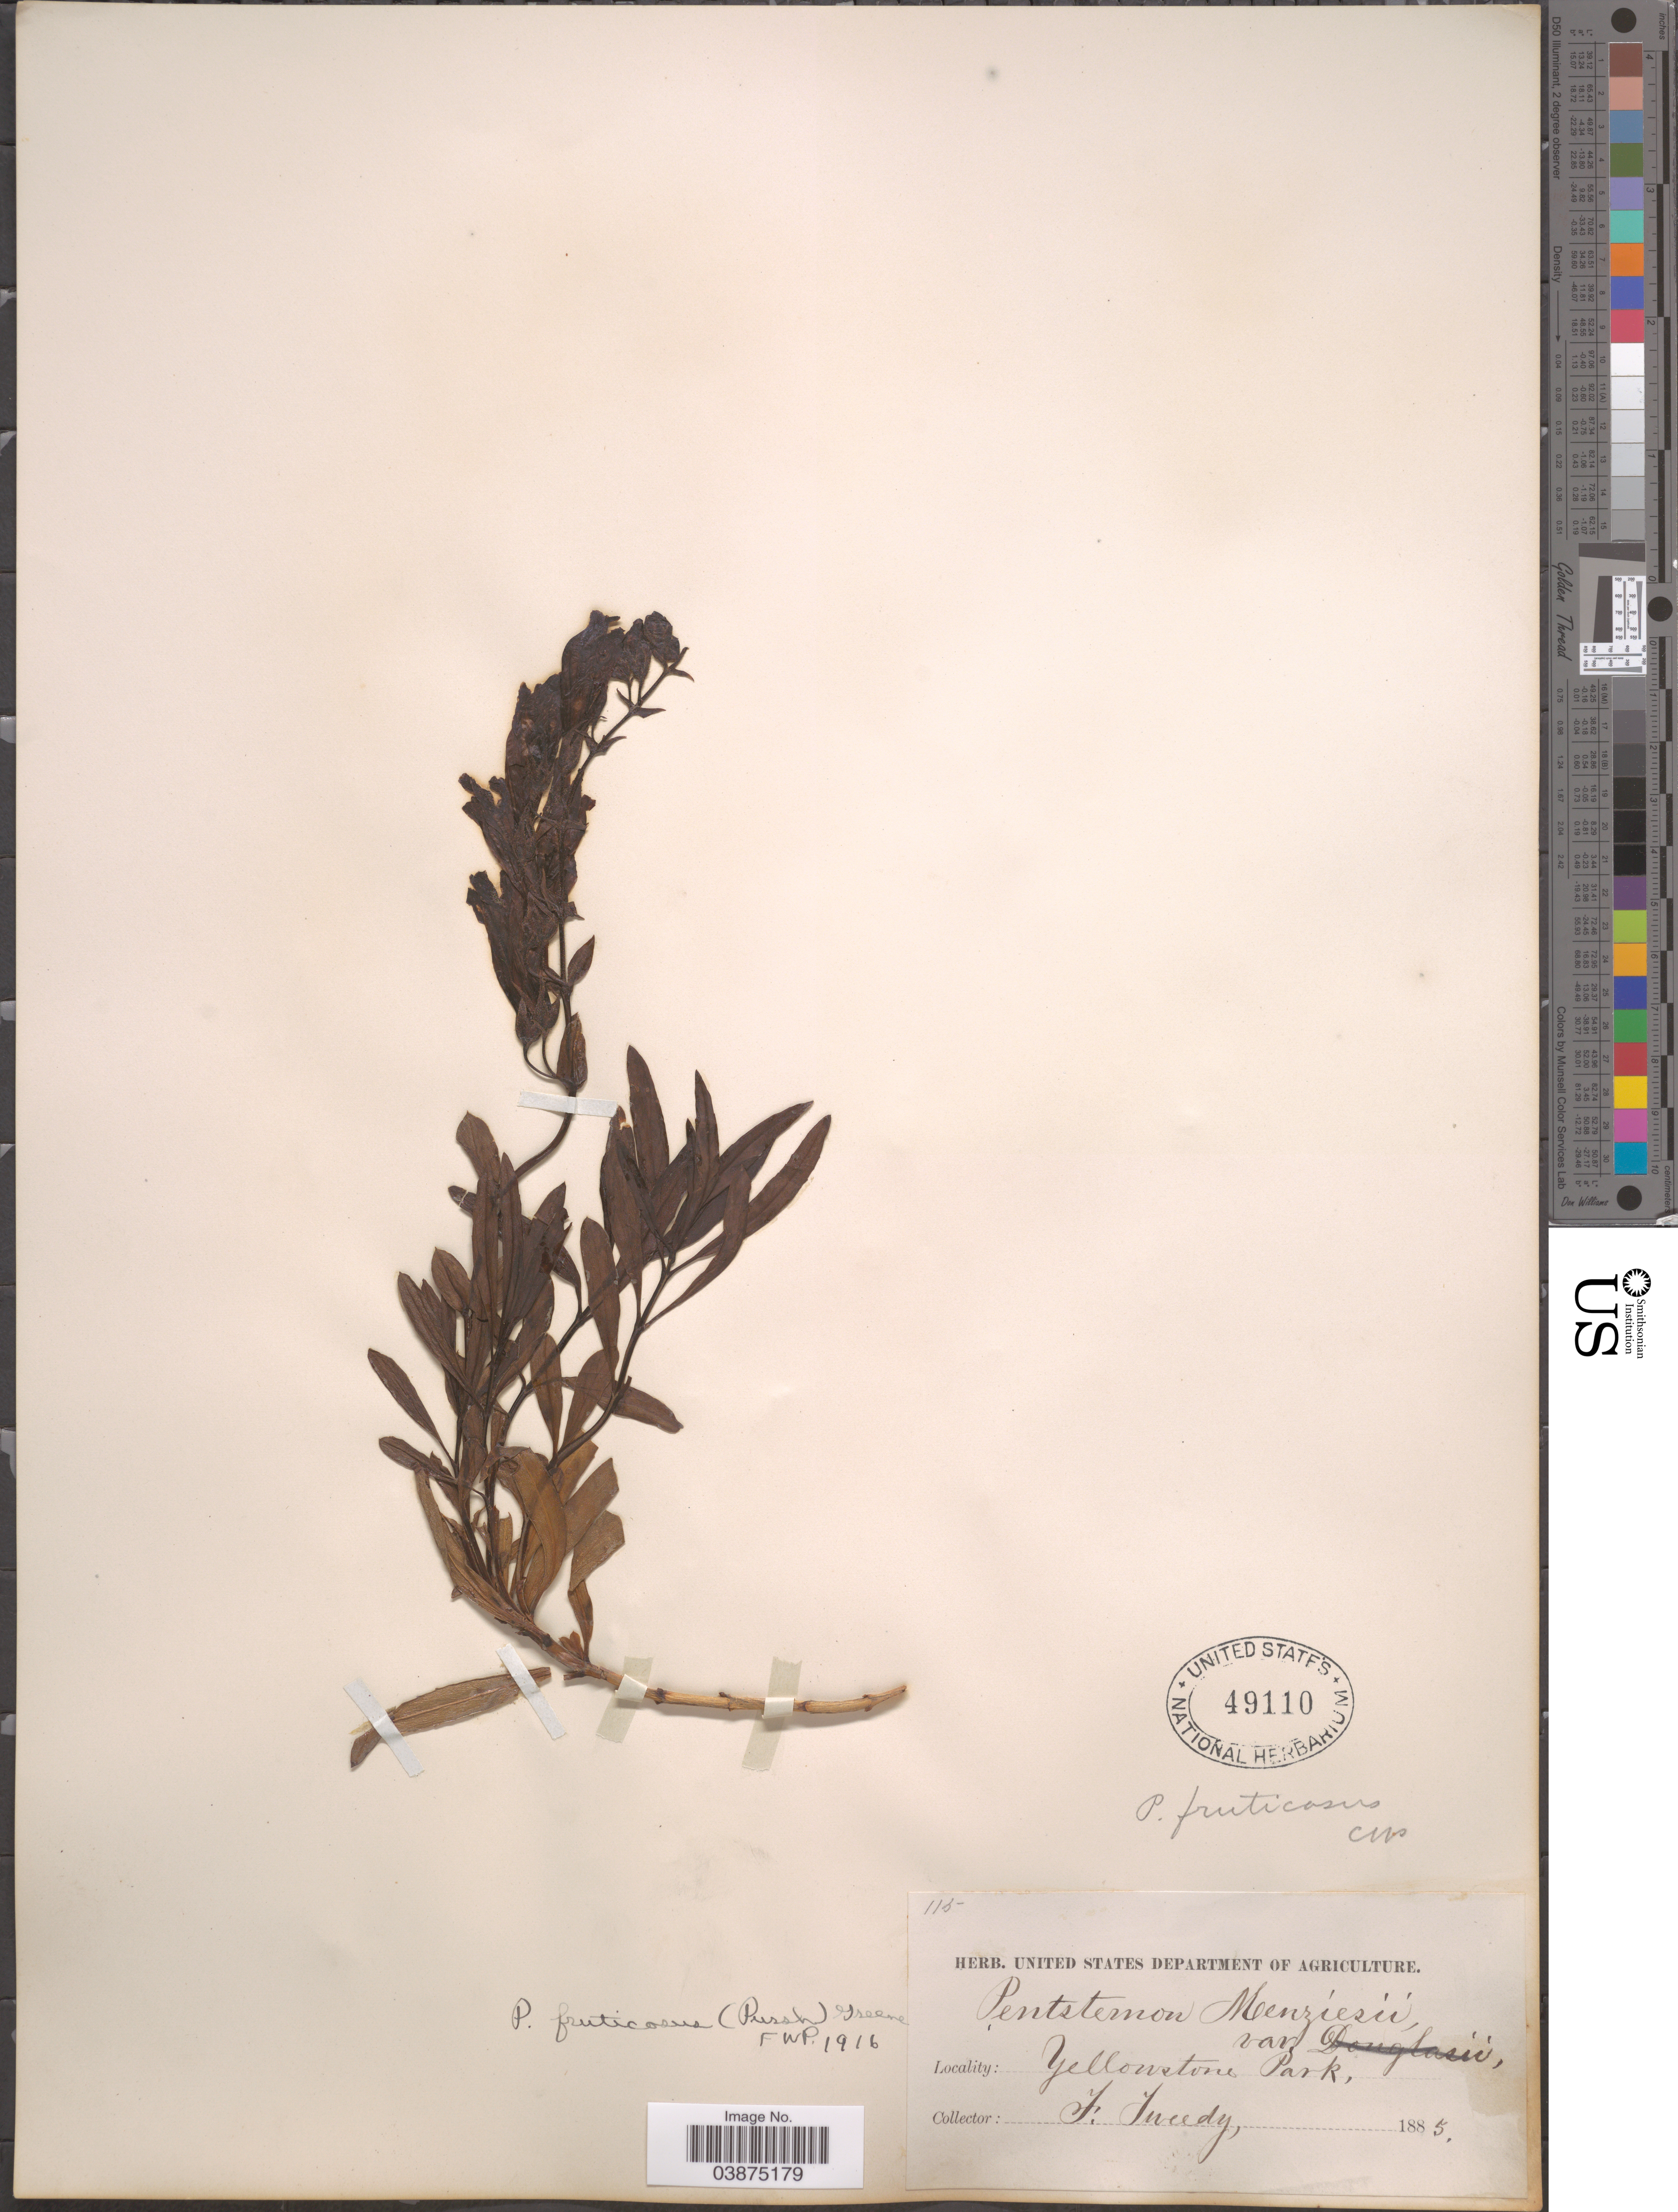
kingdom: Plantae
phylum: Tracheophyta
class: Magnoliopsida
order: Lamiales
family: Plantaginaceae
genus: Penstemon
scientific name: Penstemon fruticosus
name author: (Pursh) Greene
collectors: F. Tweedy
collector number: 115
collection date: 1885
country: United States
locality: Yellowstone Park.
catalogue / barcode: US 49110